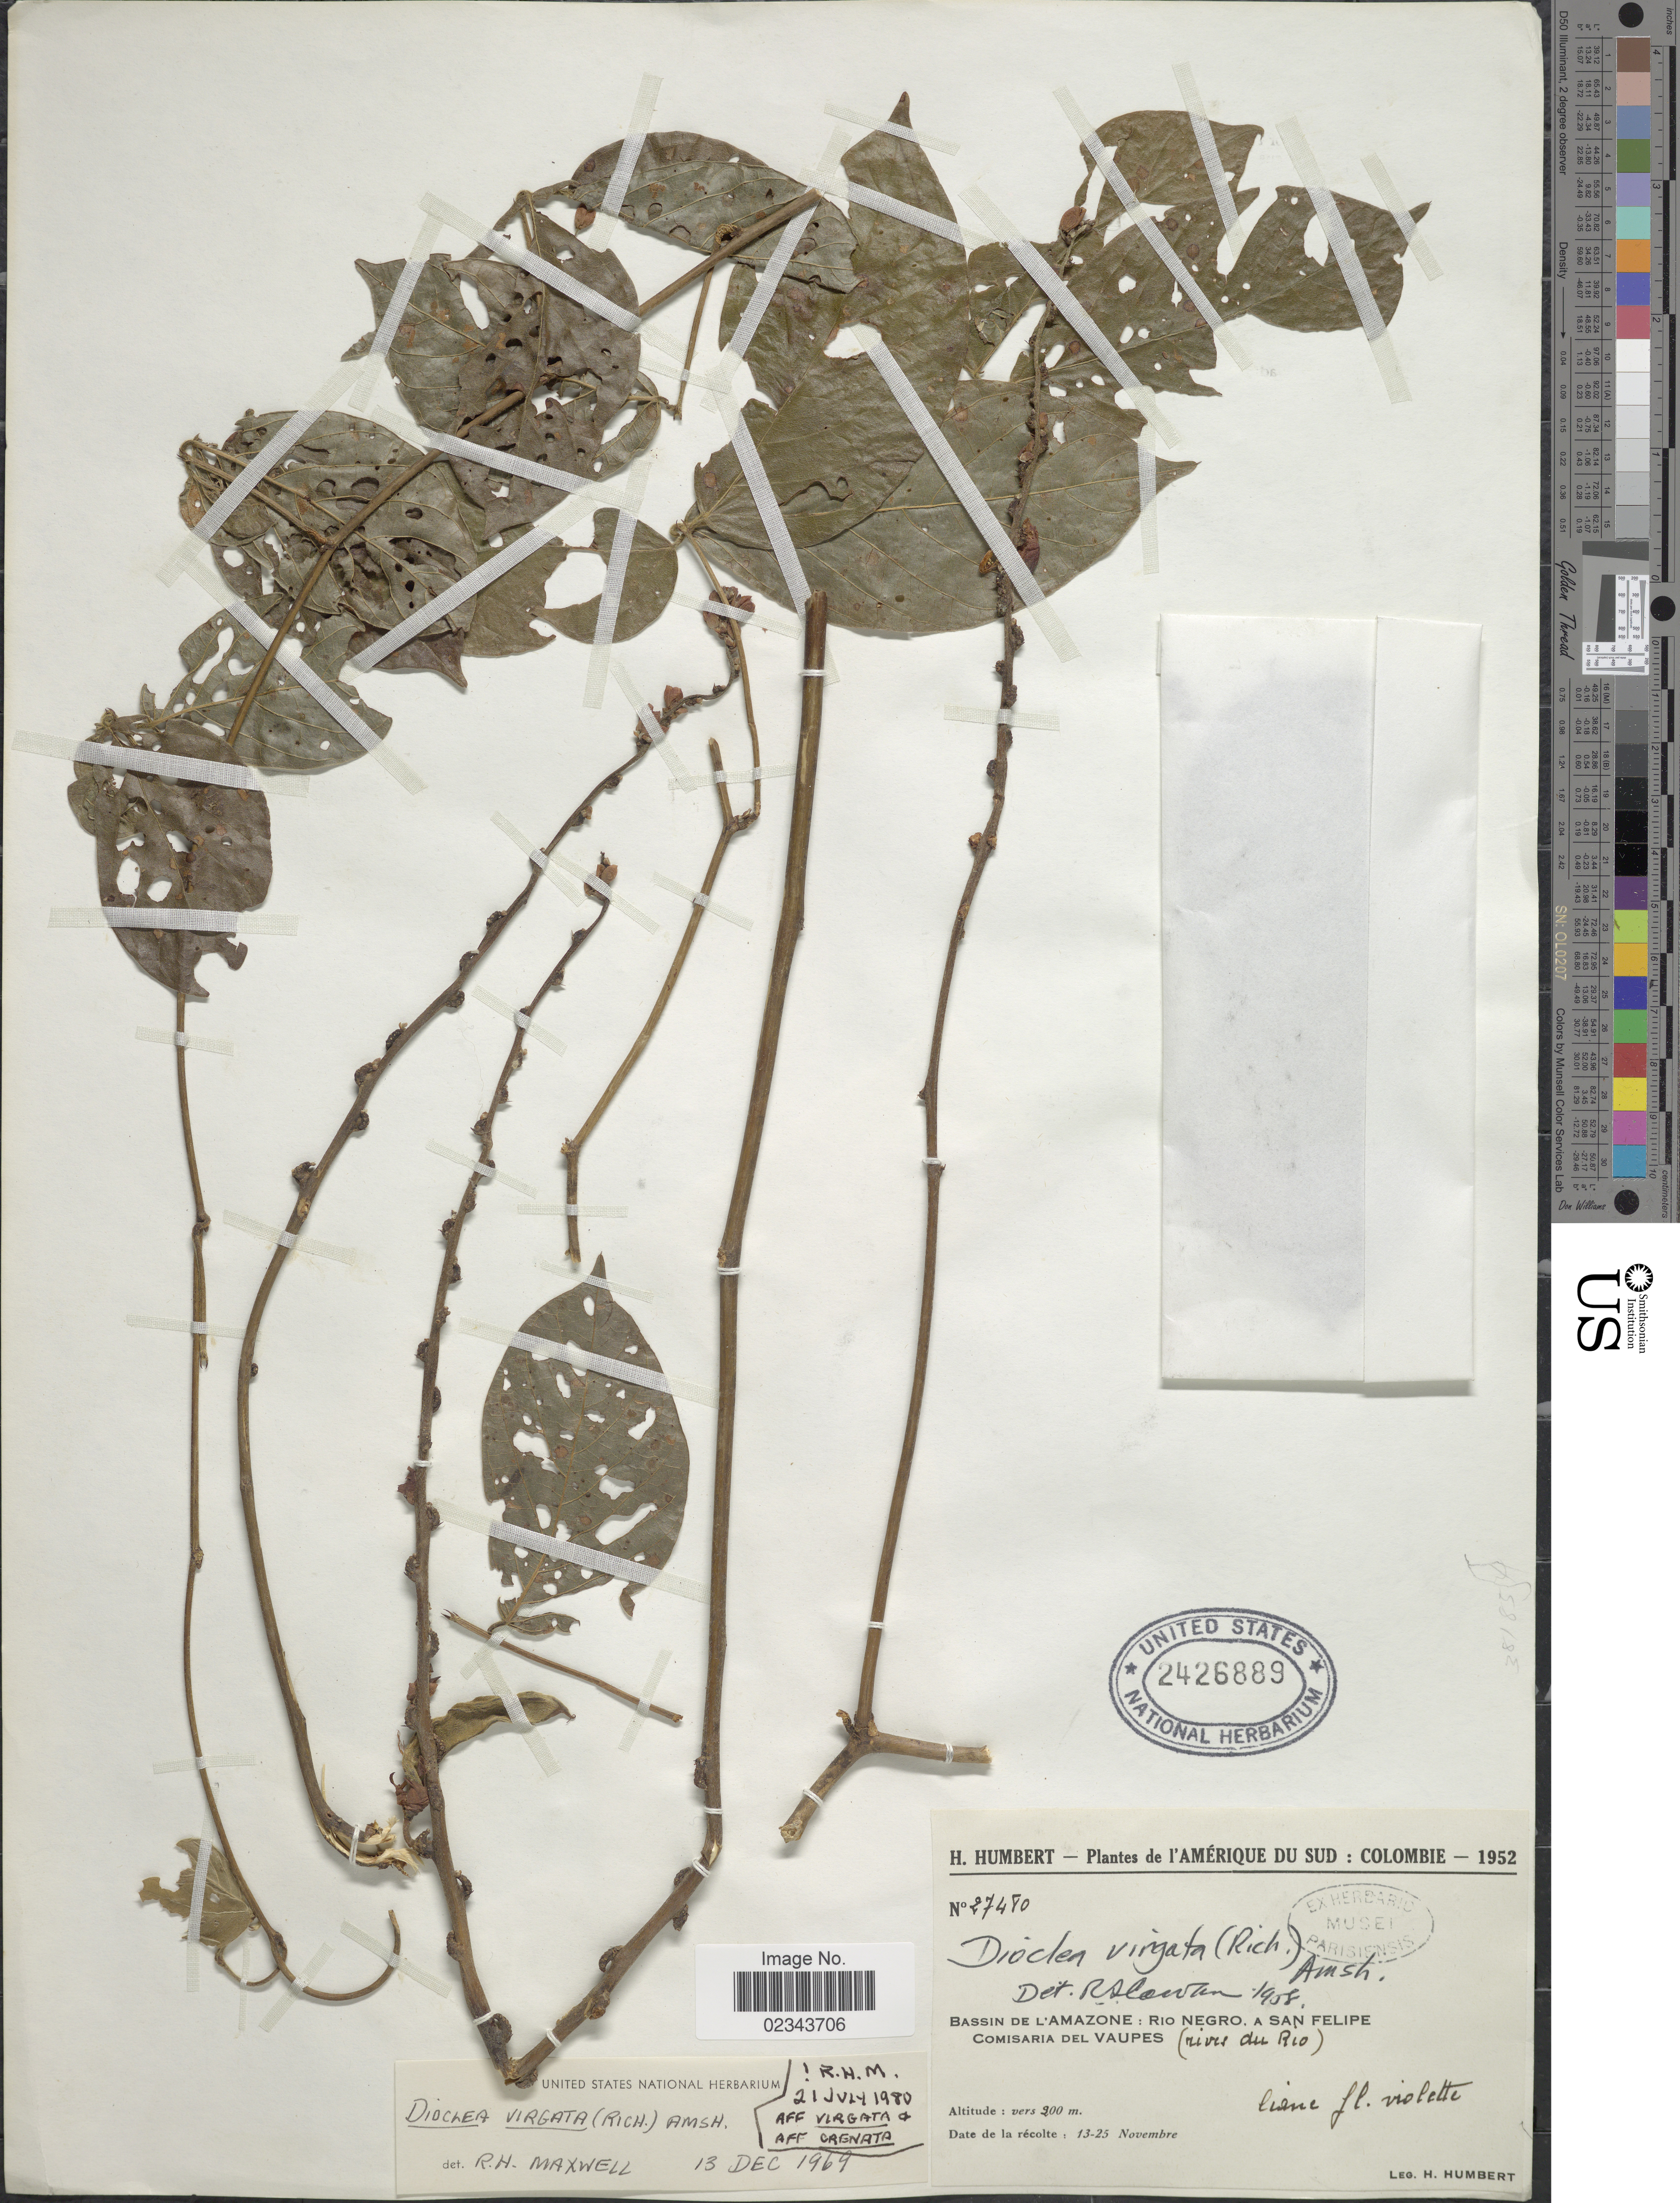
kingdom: Plantae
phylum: Tracheophyta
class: Magnoliopsida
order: Fabales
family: Fabaceae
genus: Dioclea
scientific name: Dioclea virgata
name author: (Rich.) Amshoff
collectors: H. Humbert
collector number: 27480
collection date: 1952-11-13/1952-11-25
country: Colombia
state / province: Vaupés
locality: Bassin de L'Amazone: Rio Negro, a San Felipe Comisaria del Vaupes (rives du Rio)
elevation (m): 200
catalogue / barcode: US 2426889